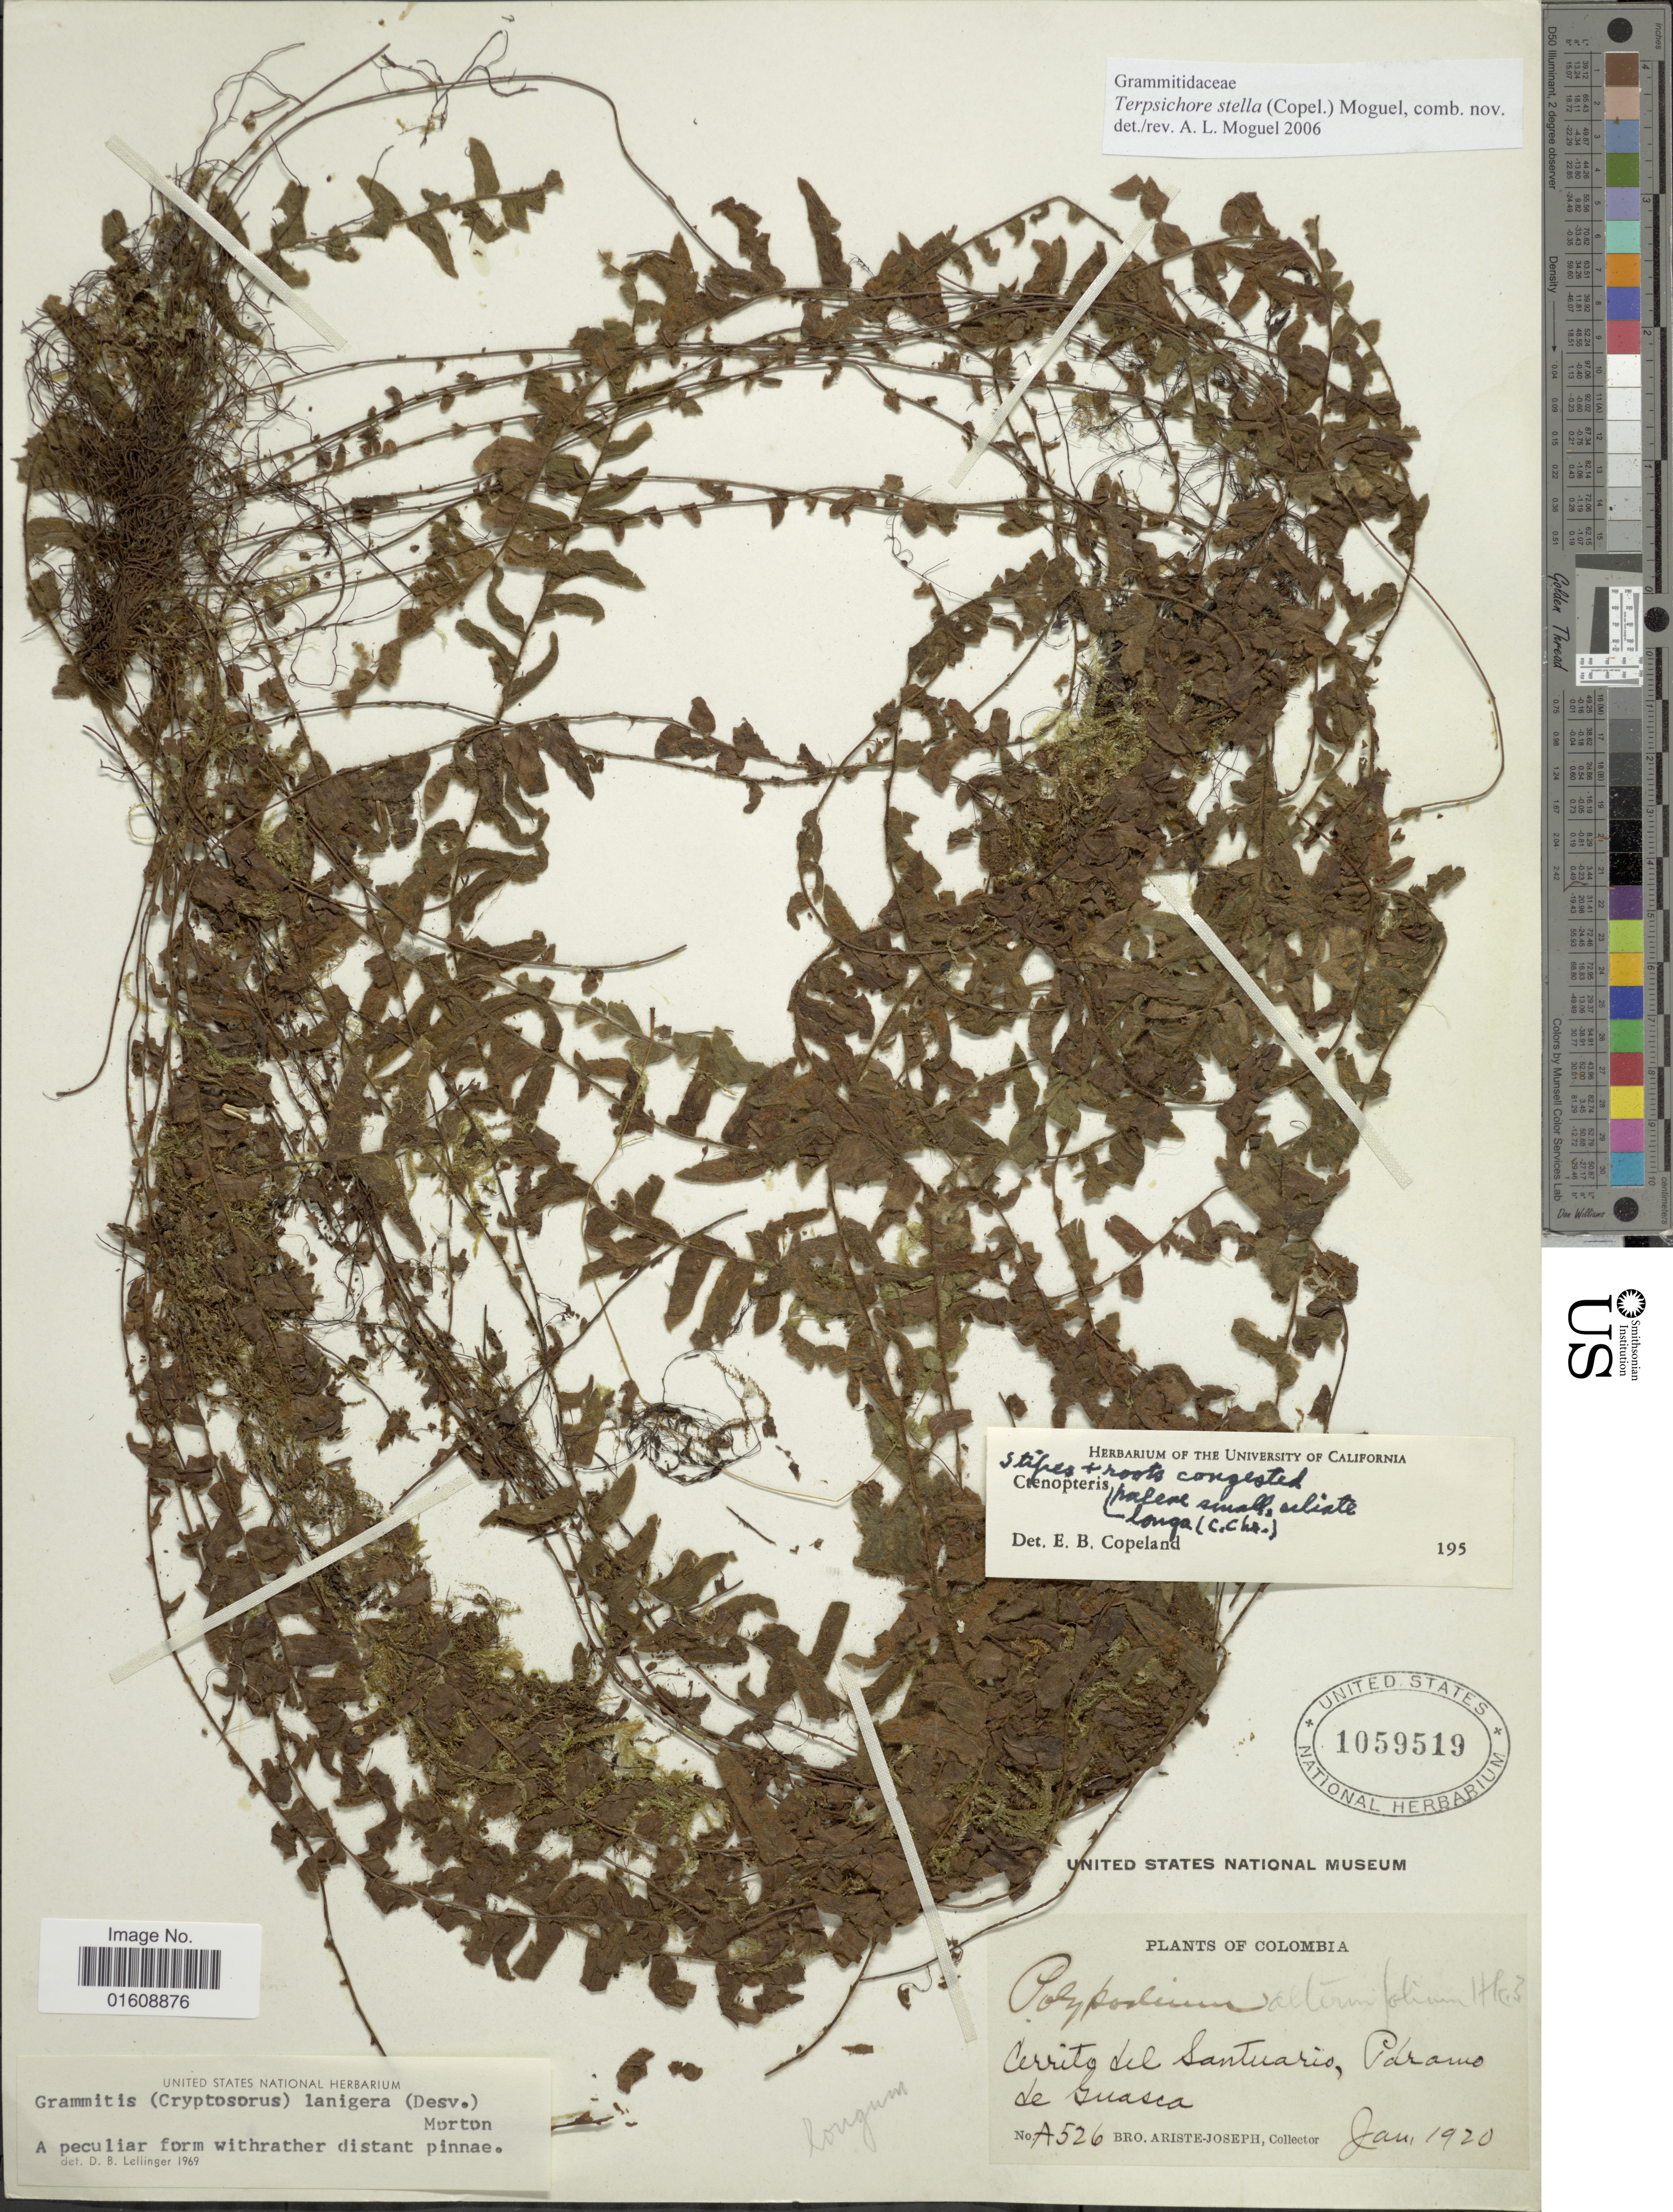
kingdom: Plantae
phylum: Tracheophyta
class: Polypodiopsida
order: Polypodiales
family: Polypodiaceae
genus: Alansmia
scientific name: Alansmia stella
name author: (Copel.) Moguel & M. Kessler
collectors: Bro. Ariste-Joseph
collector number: A526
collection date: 1920-01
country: Colombia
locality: Cerrito del Santuario, Páramo de Guasca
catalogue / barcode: US 1059519